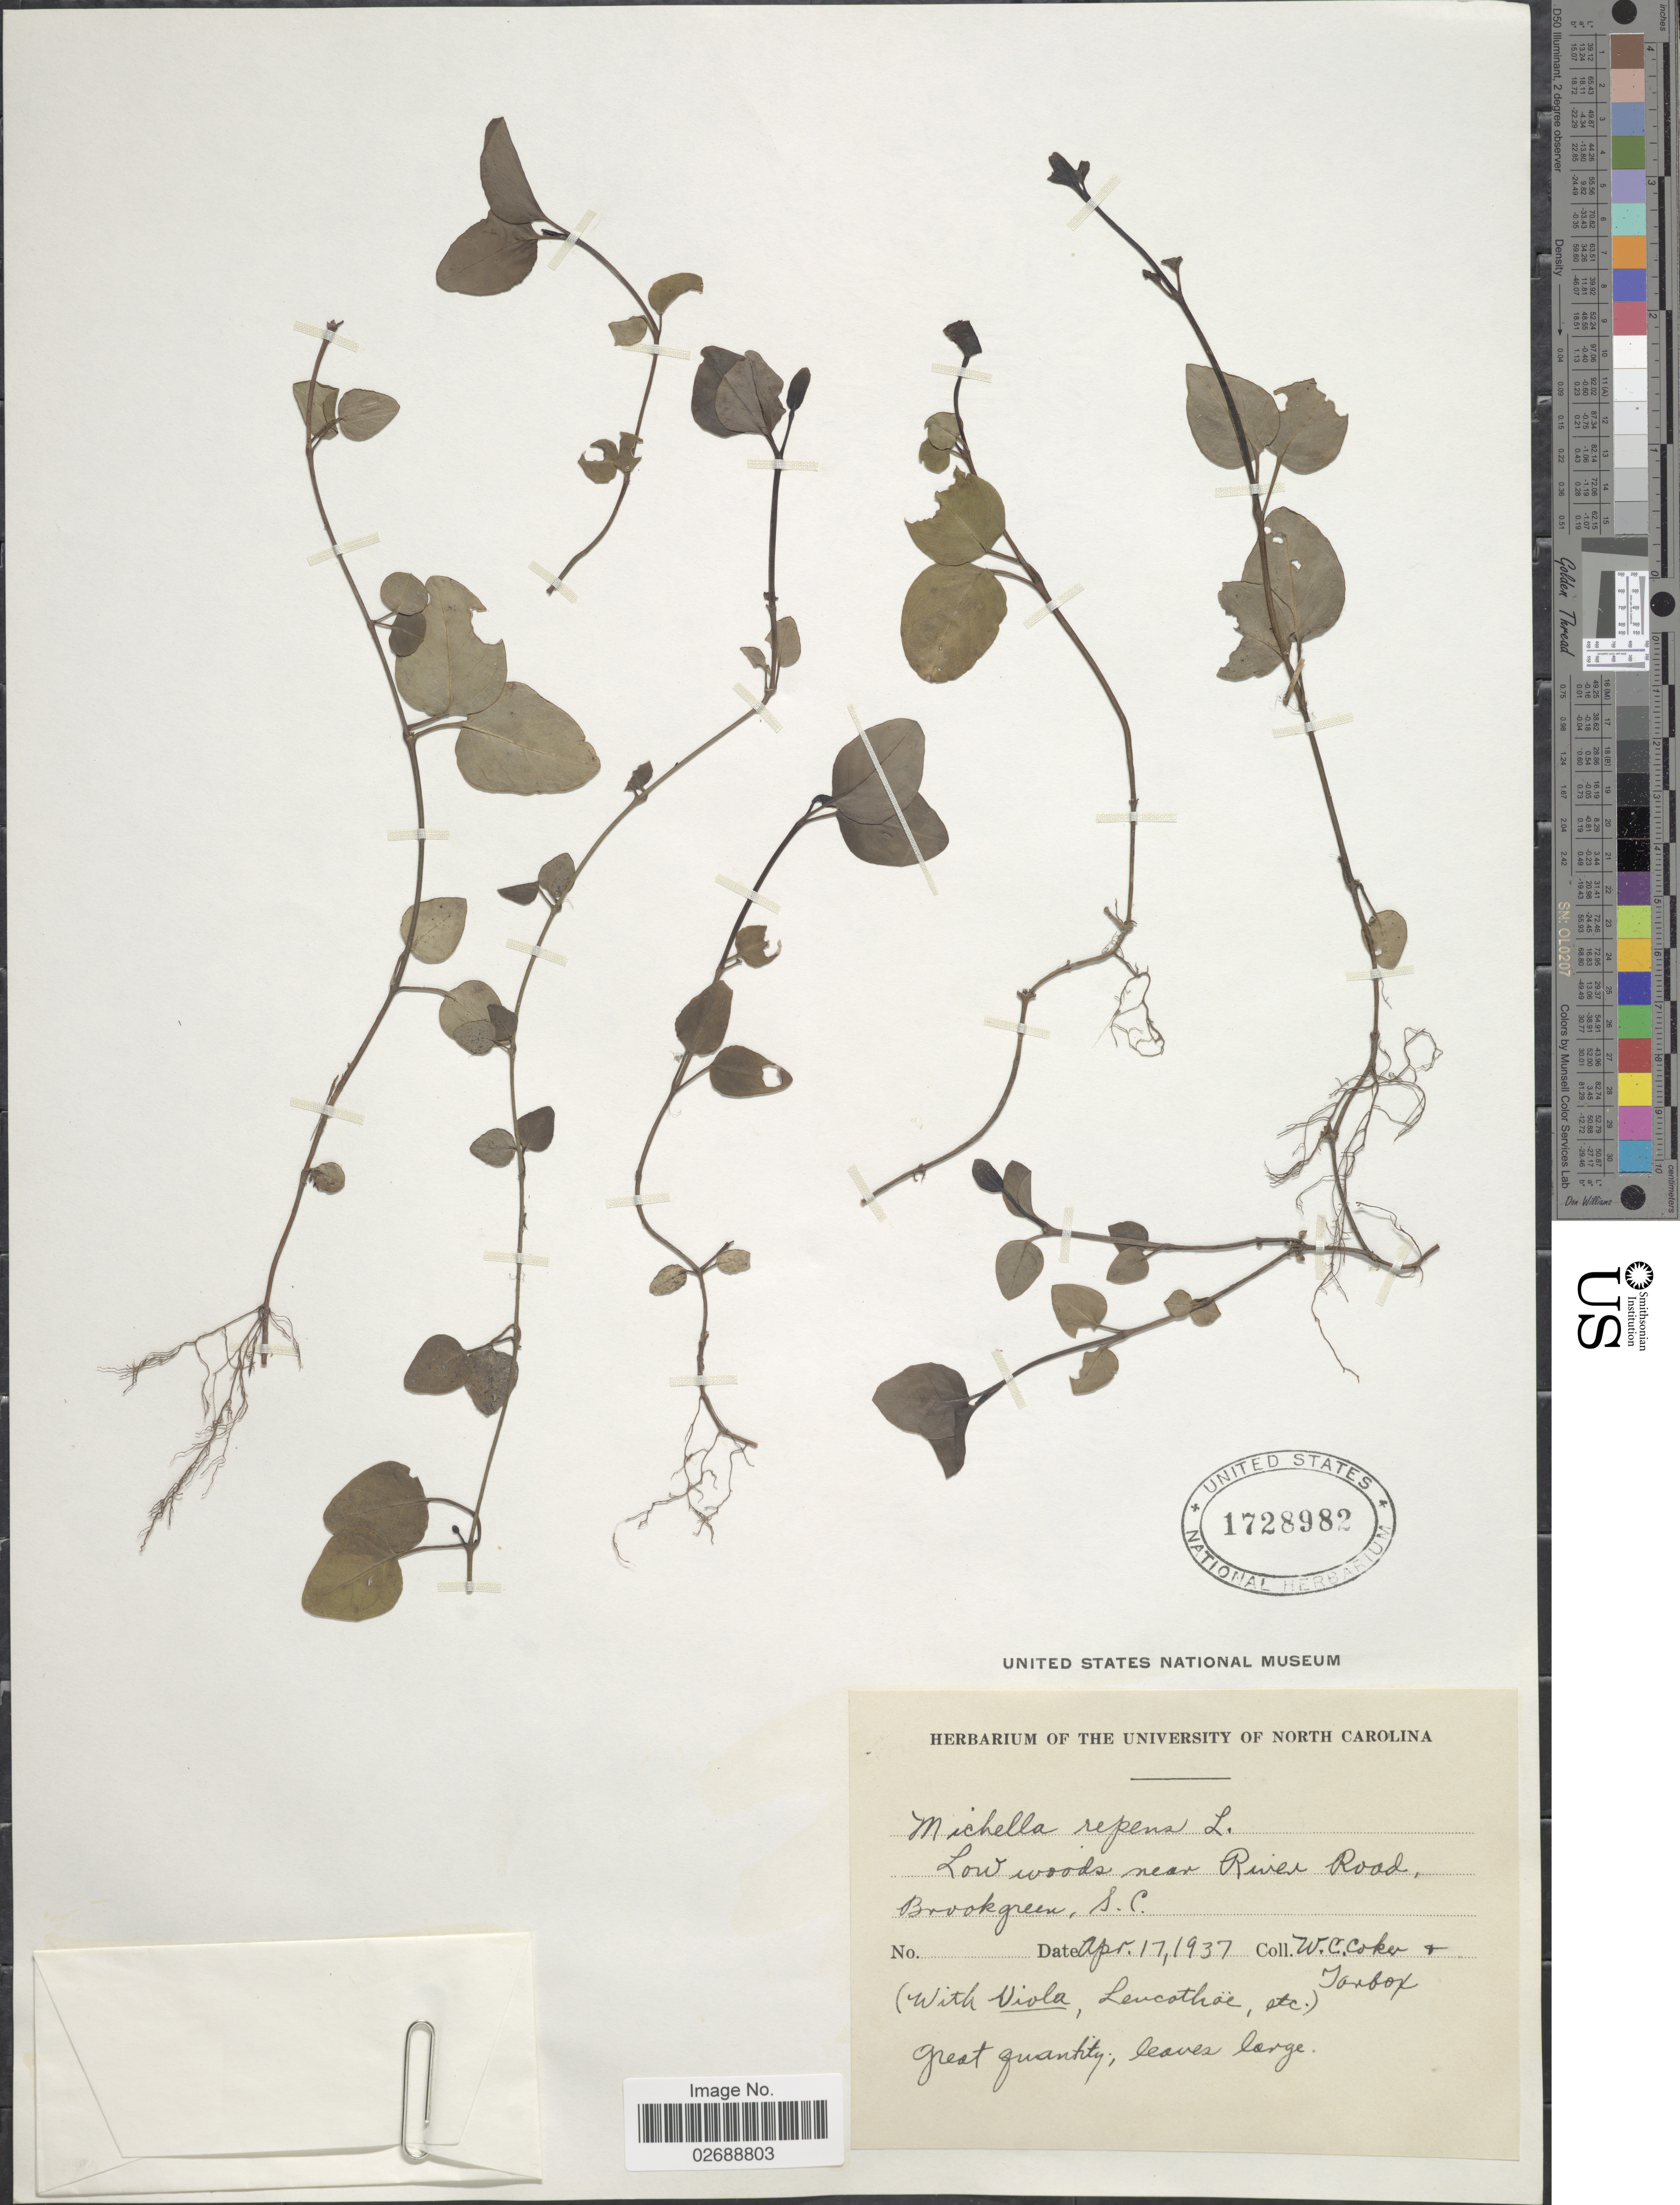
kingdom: Plantae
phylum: Tracheophyta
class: Magnoliopsida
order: Gentianales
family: Rubiaceae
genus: Mitchella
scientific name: Mitchella repens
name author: L.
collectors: W. Coker & Tarbox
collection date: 1937-04-17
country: United States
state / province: South Carolina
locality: Near River Road, Brookgreen, S.C.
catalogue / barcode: US 1728982